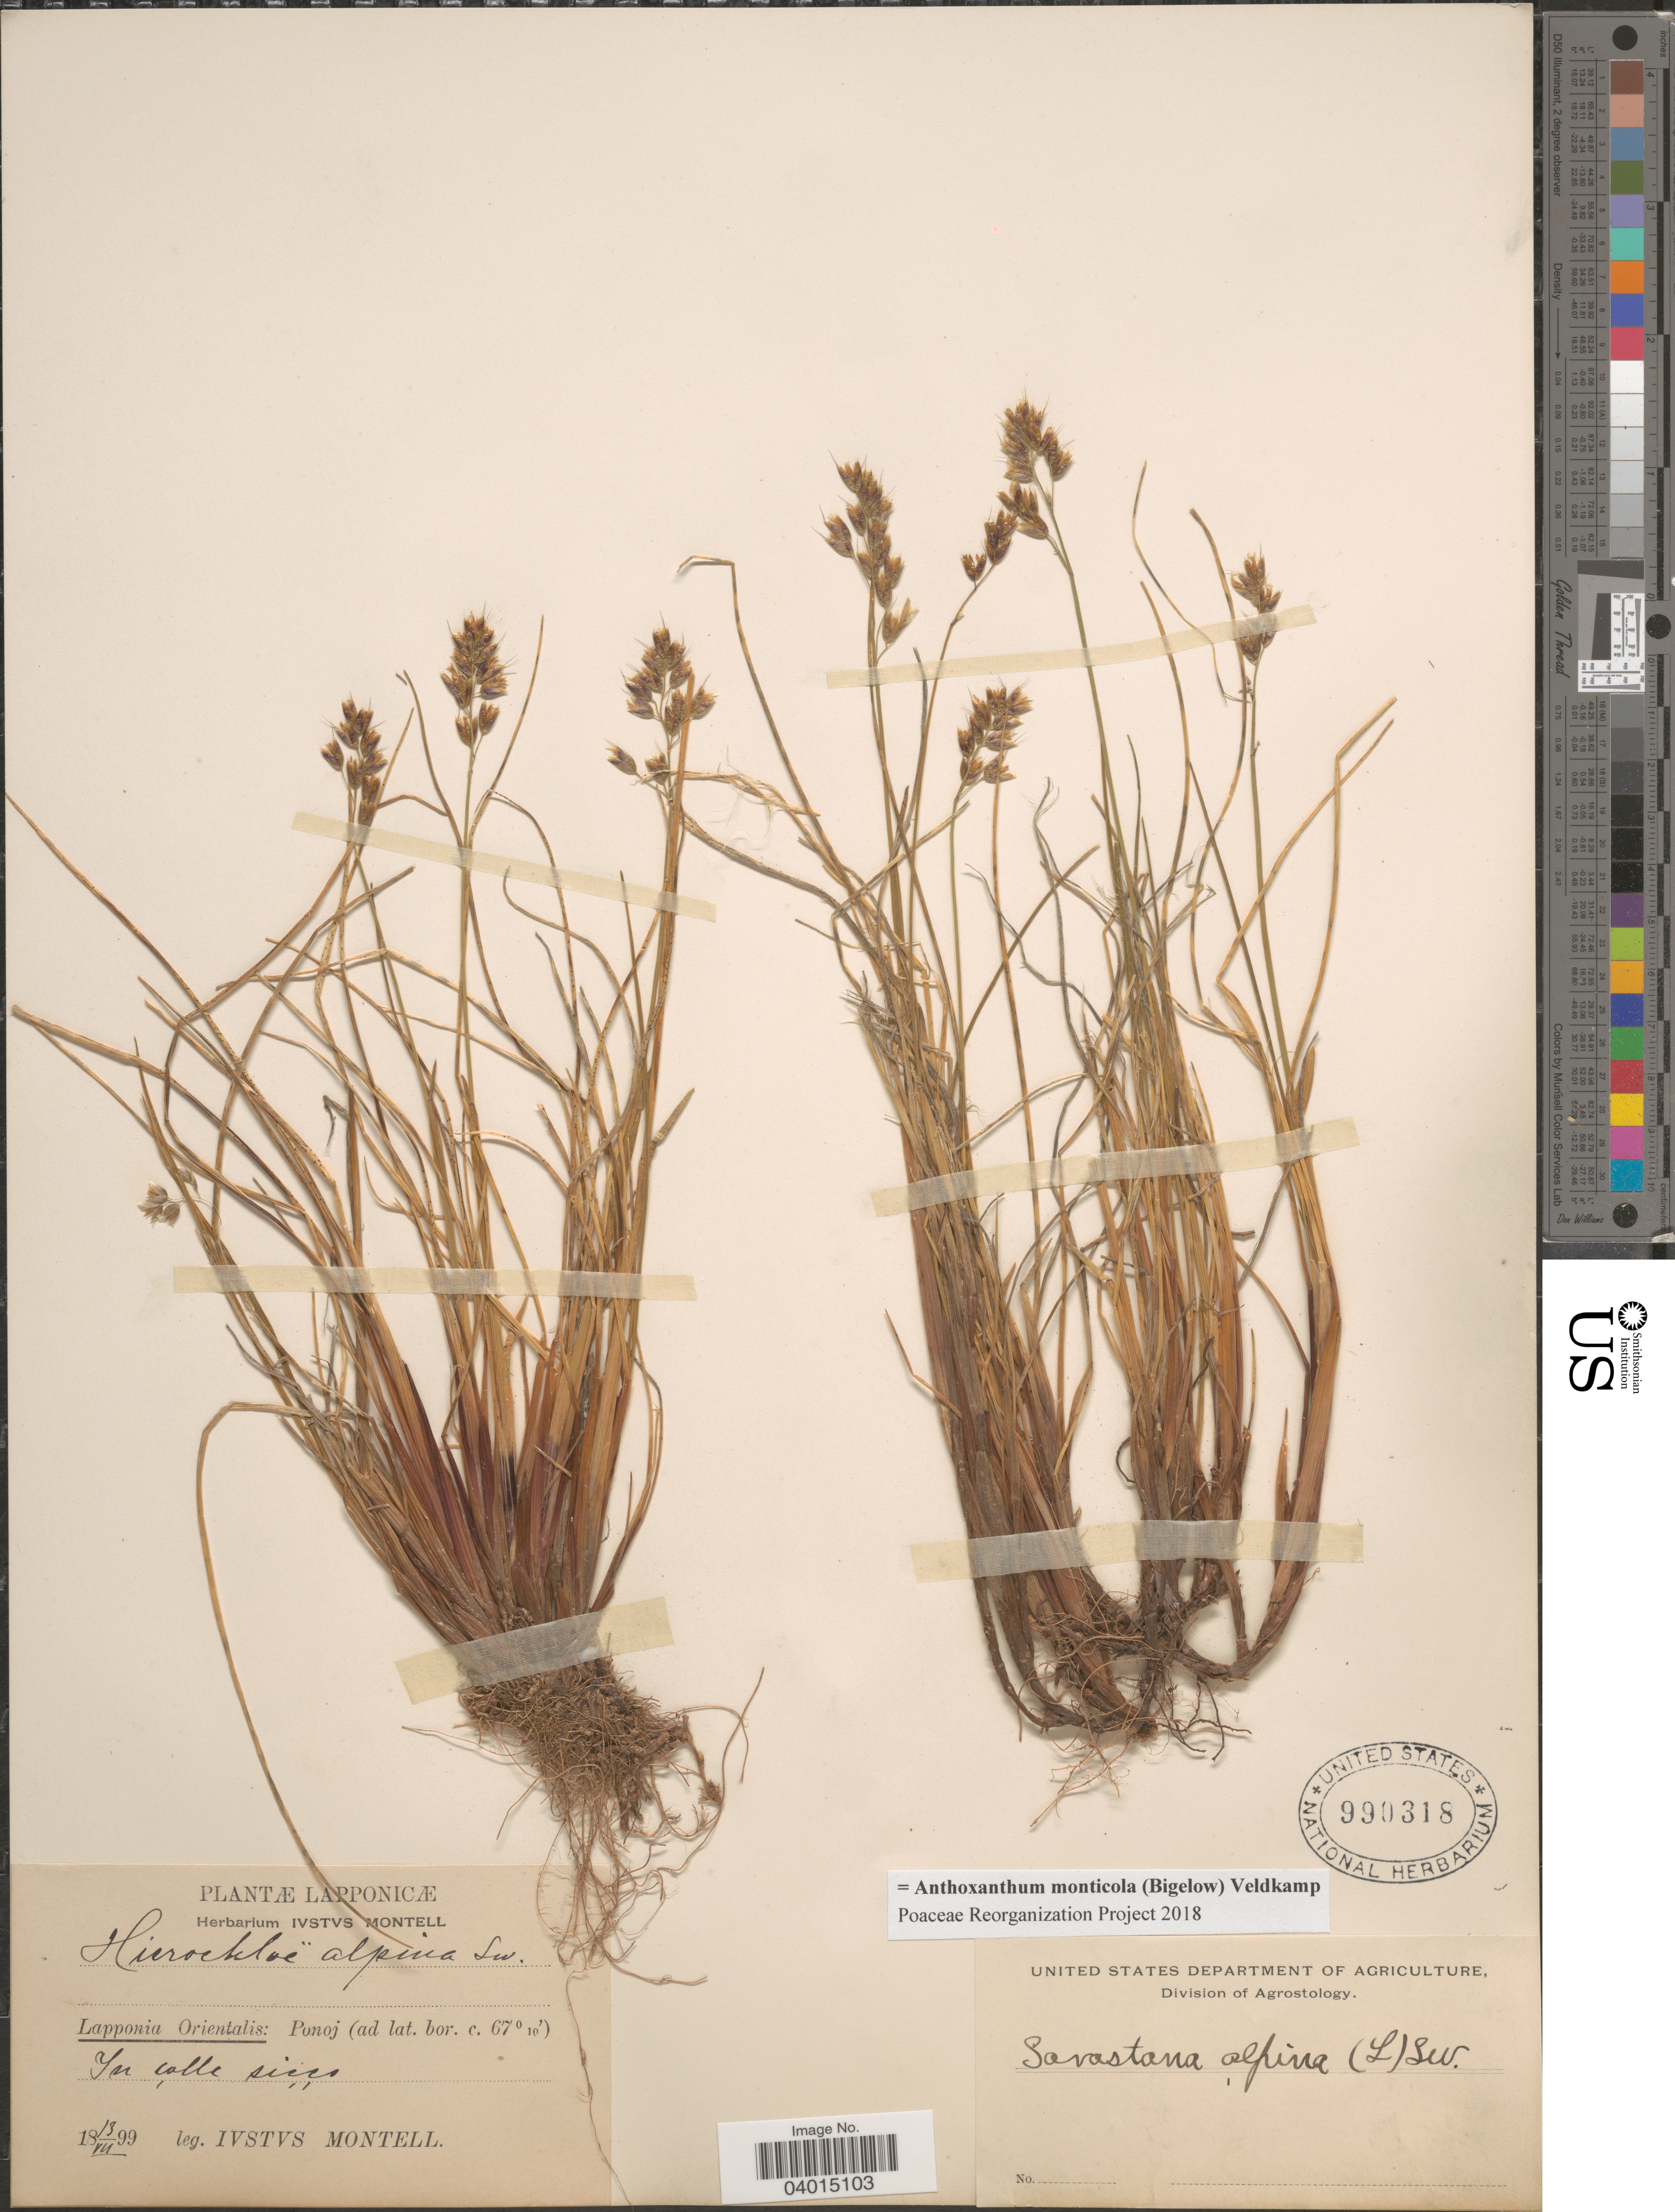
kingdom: Plantae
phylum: Tracheophyta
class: Liliopsida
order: Poales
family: Poaceae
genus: Anthoxanthum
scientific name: Anthoxanthum monticola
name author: (Bigelow) Veldkamp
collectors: I. Montell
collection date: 1899-07-13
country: Russian Federation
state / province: Murmansk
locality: Lapponicae. Lapponia Orientalis: Ponoj.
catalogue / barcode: US 990318